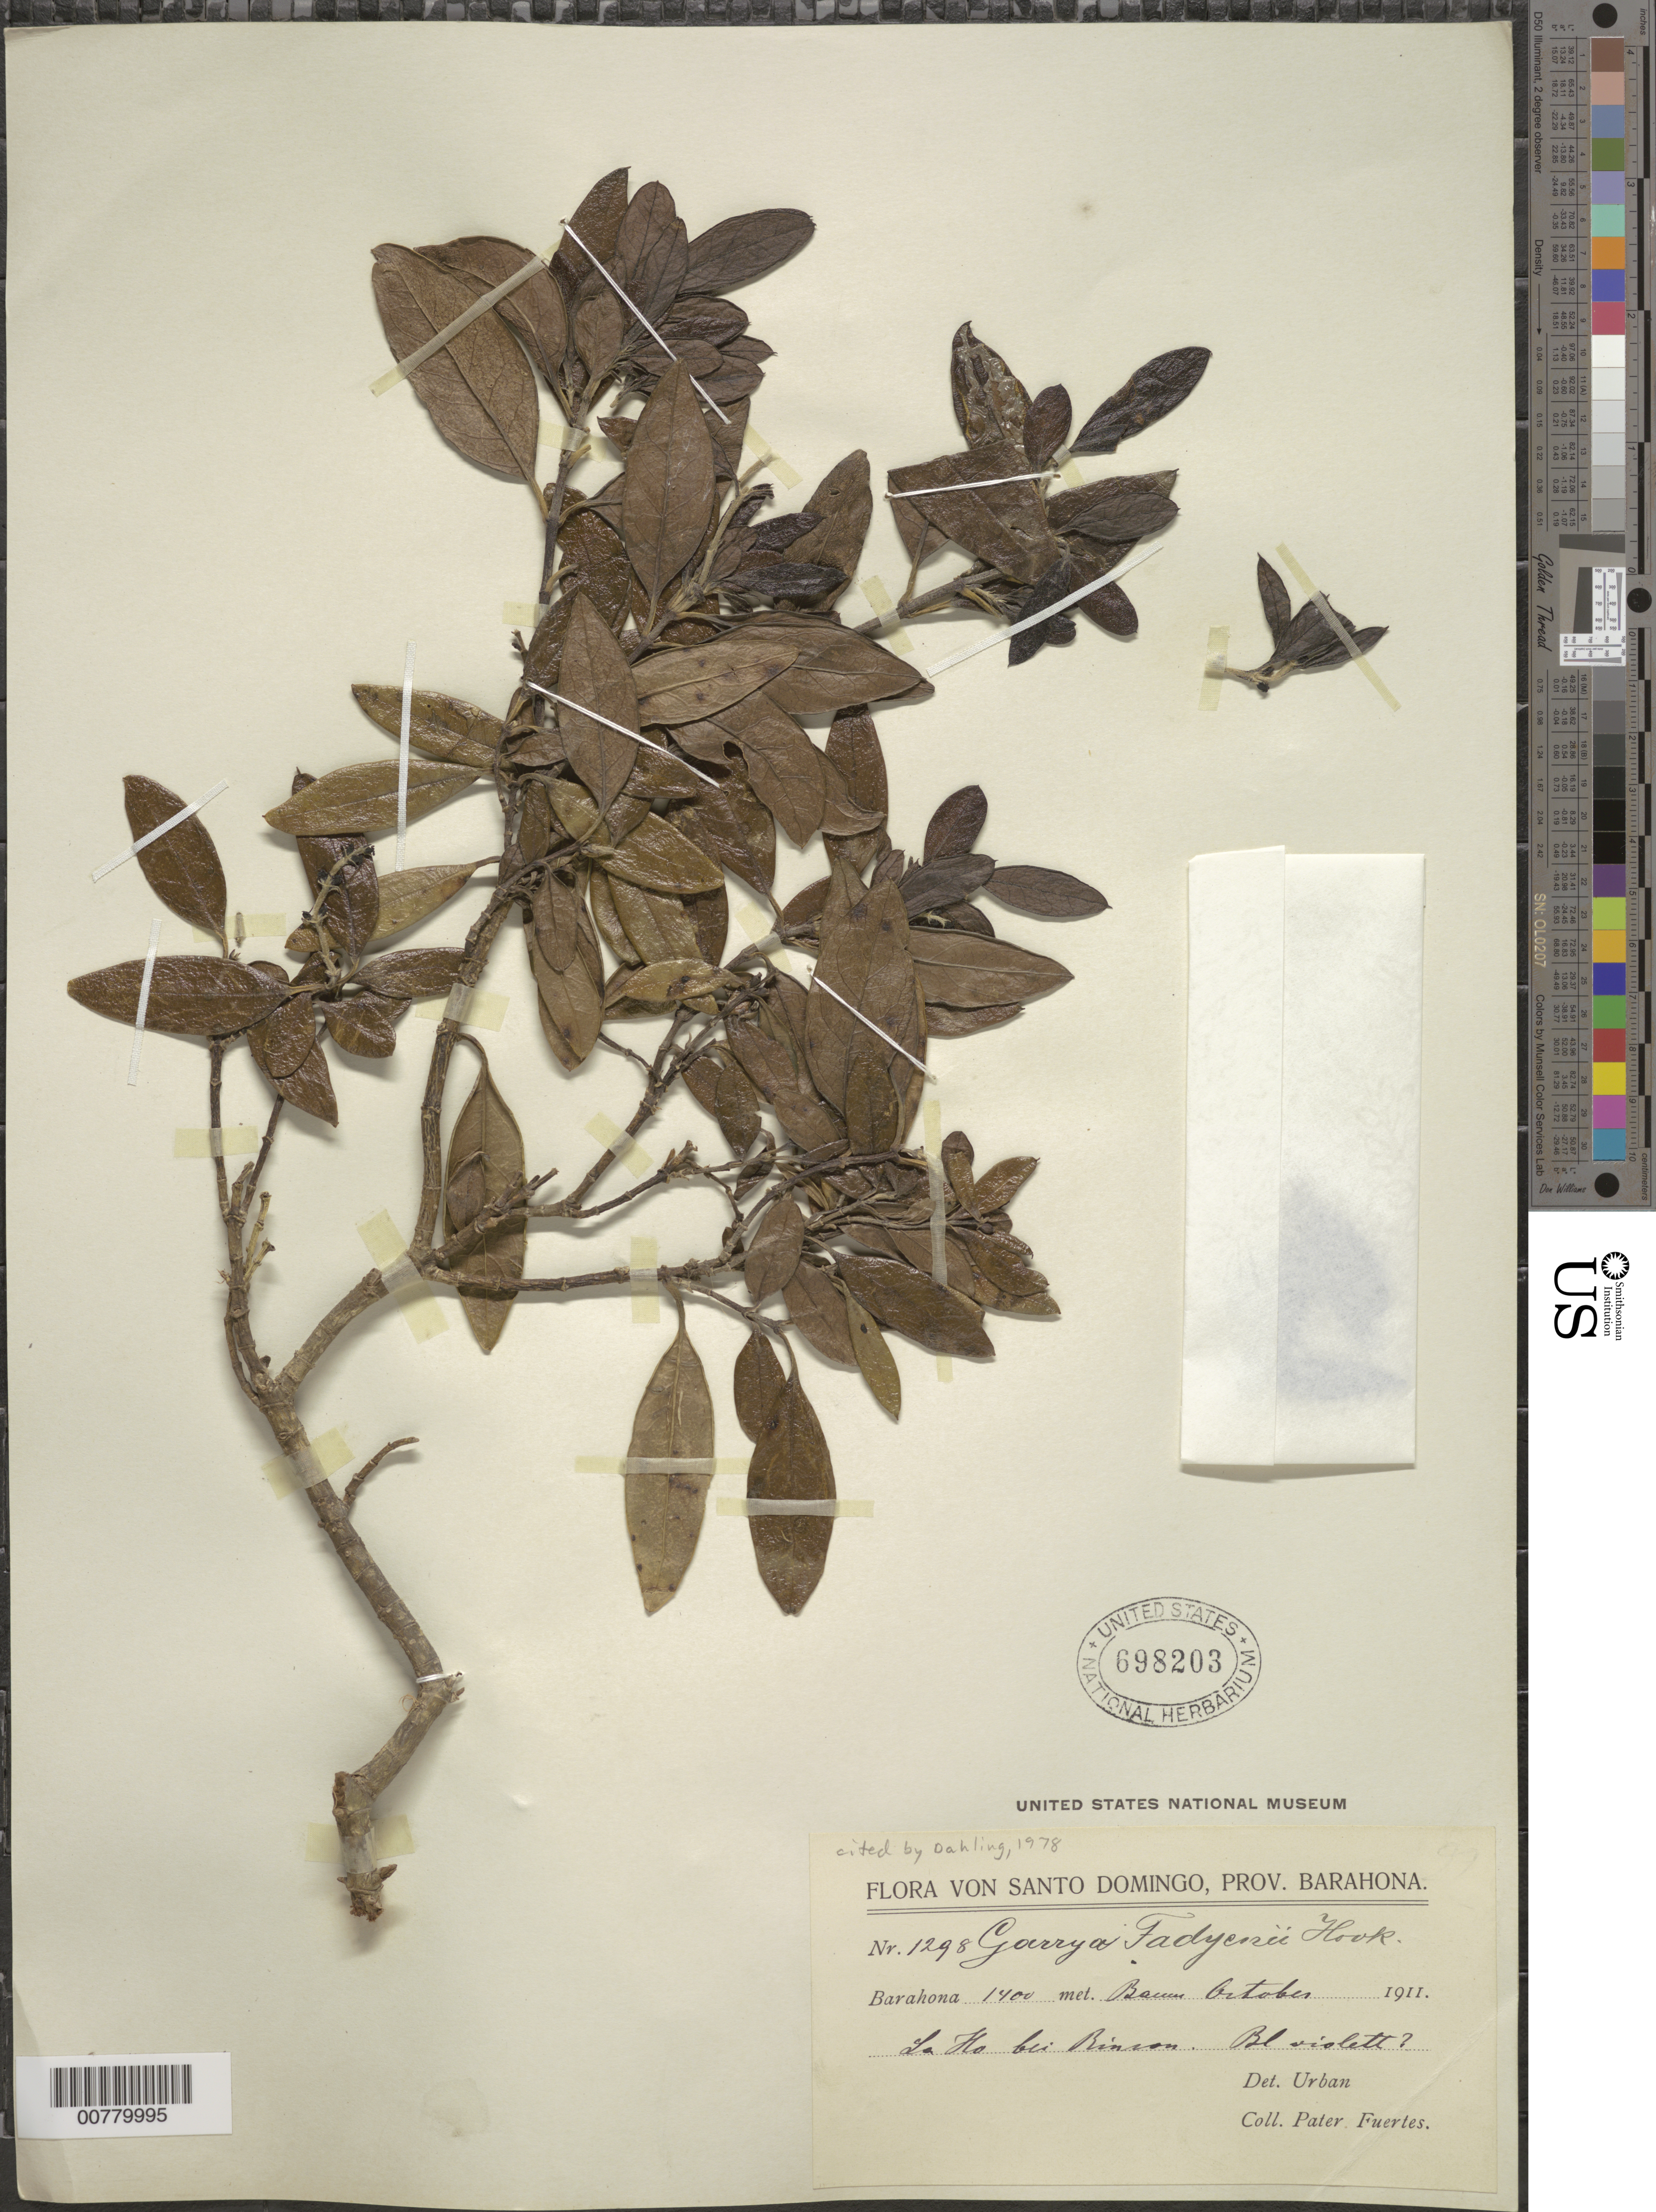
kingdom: Plantae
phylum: Tracheophyta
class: Magnoliopsida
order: Garryales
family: Garryaceae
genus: Garrya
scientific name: Garrya fadyenii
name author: Hook.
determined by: Dahling, --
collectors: M. D. Fuertes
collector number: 1298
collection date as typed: Oct 1911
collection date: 1911-10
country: Dominican Republic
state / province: Barahona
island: Hispaniola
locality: "La Ho bei Rincon".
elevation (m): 1400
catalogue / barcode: US 698203